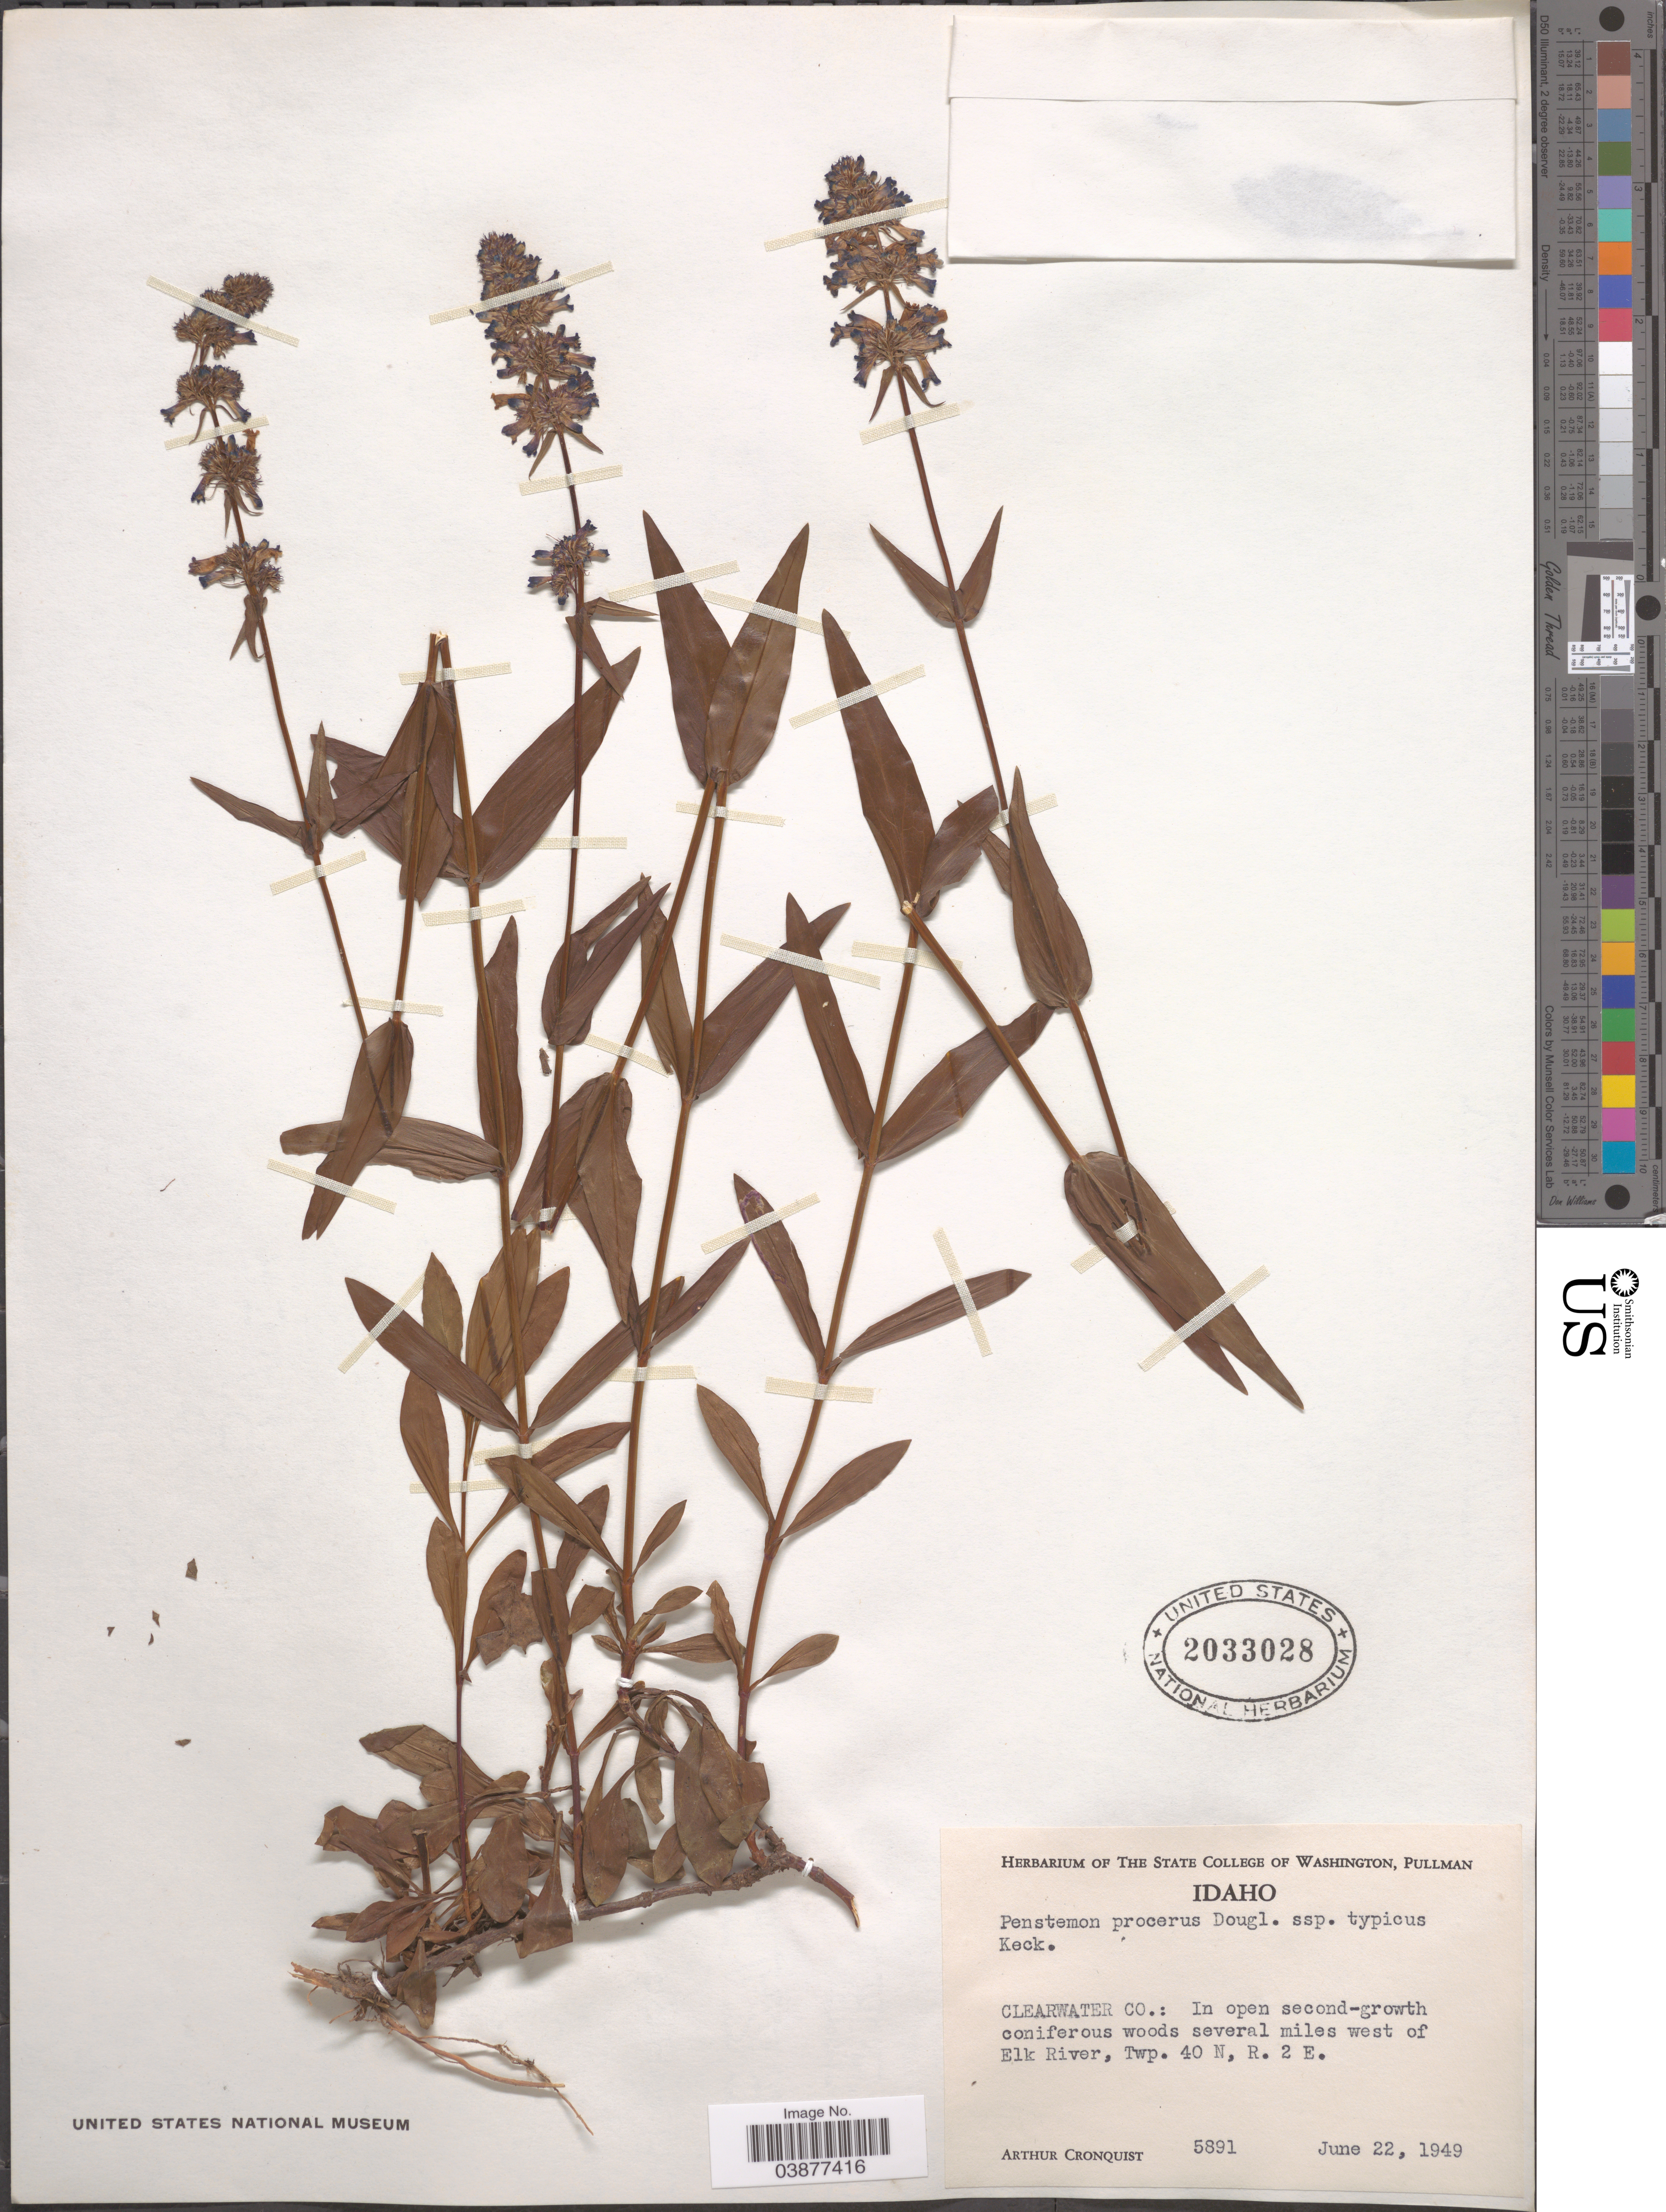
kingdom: Plantae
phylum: Tracheophyta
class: Magnoliopsida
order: Lamiales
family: Plantaginaceae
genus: Penstemon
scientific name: Penstemon procerus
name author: Douglas ex Graham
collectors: A. J. Cronquist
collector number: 5891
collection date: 1949-06-22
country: United States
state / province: Idaho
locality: Clearwater Co.: In open second-growth coniferous woods several miles west of Elk River, Twp. 40 N, R. 2E.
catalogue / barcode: US 2033028